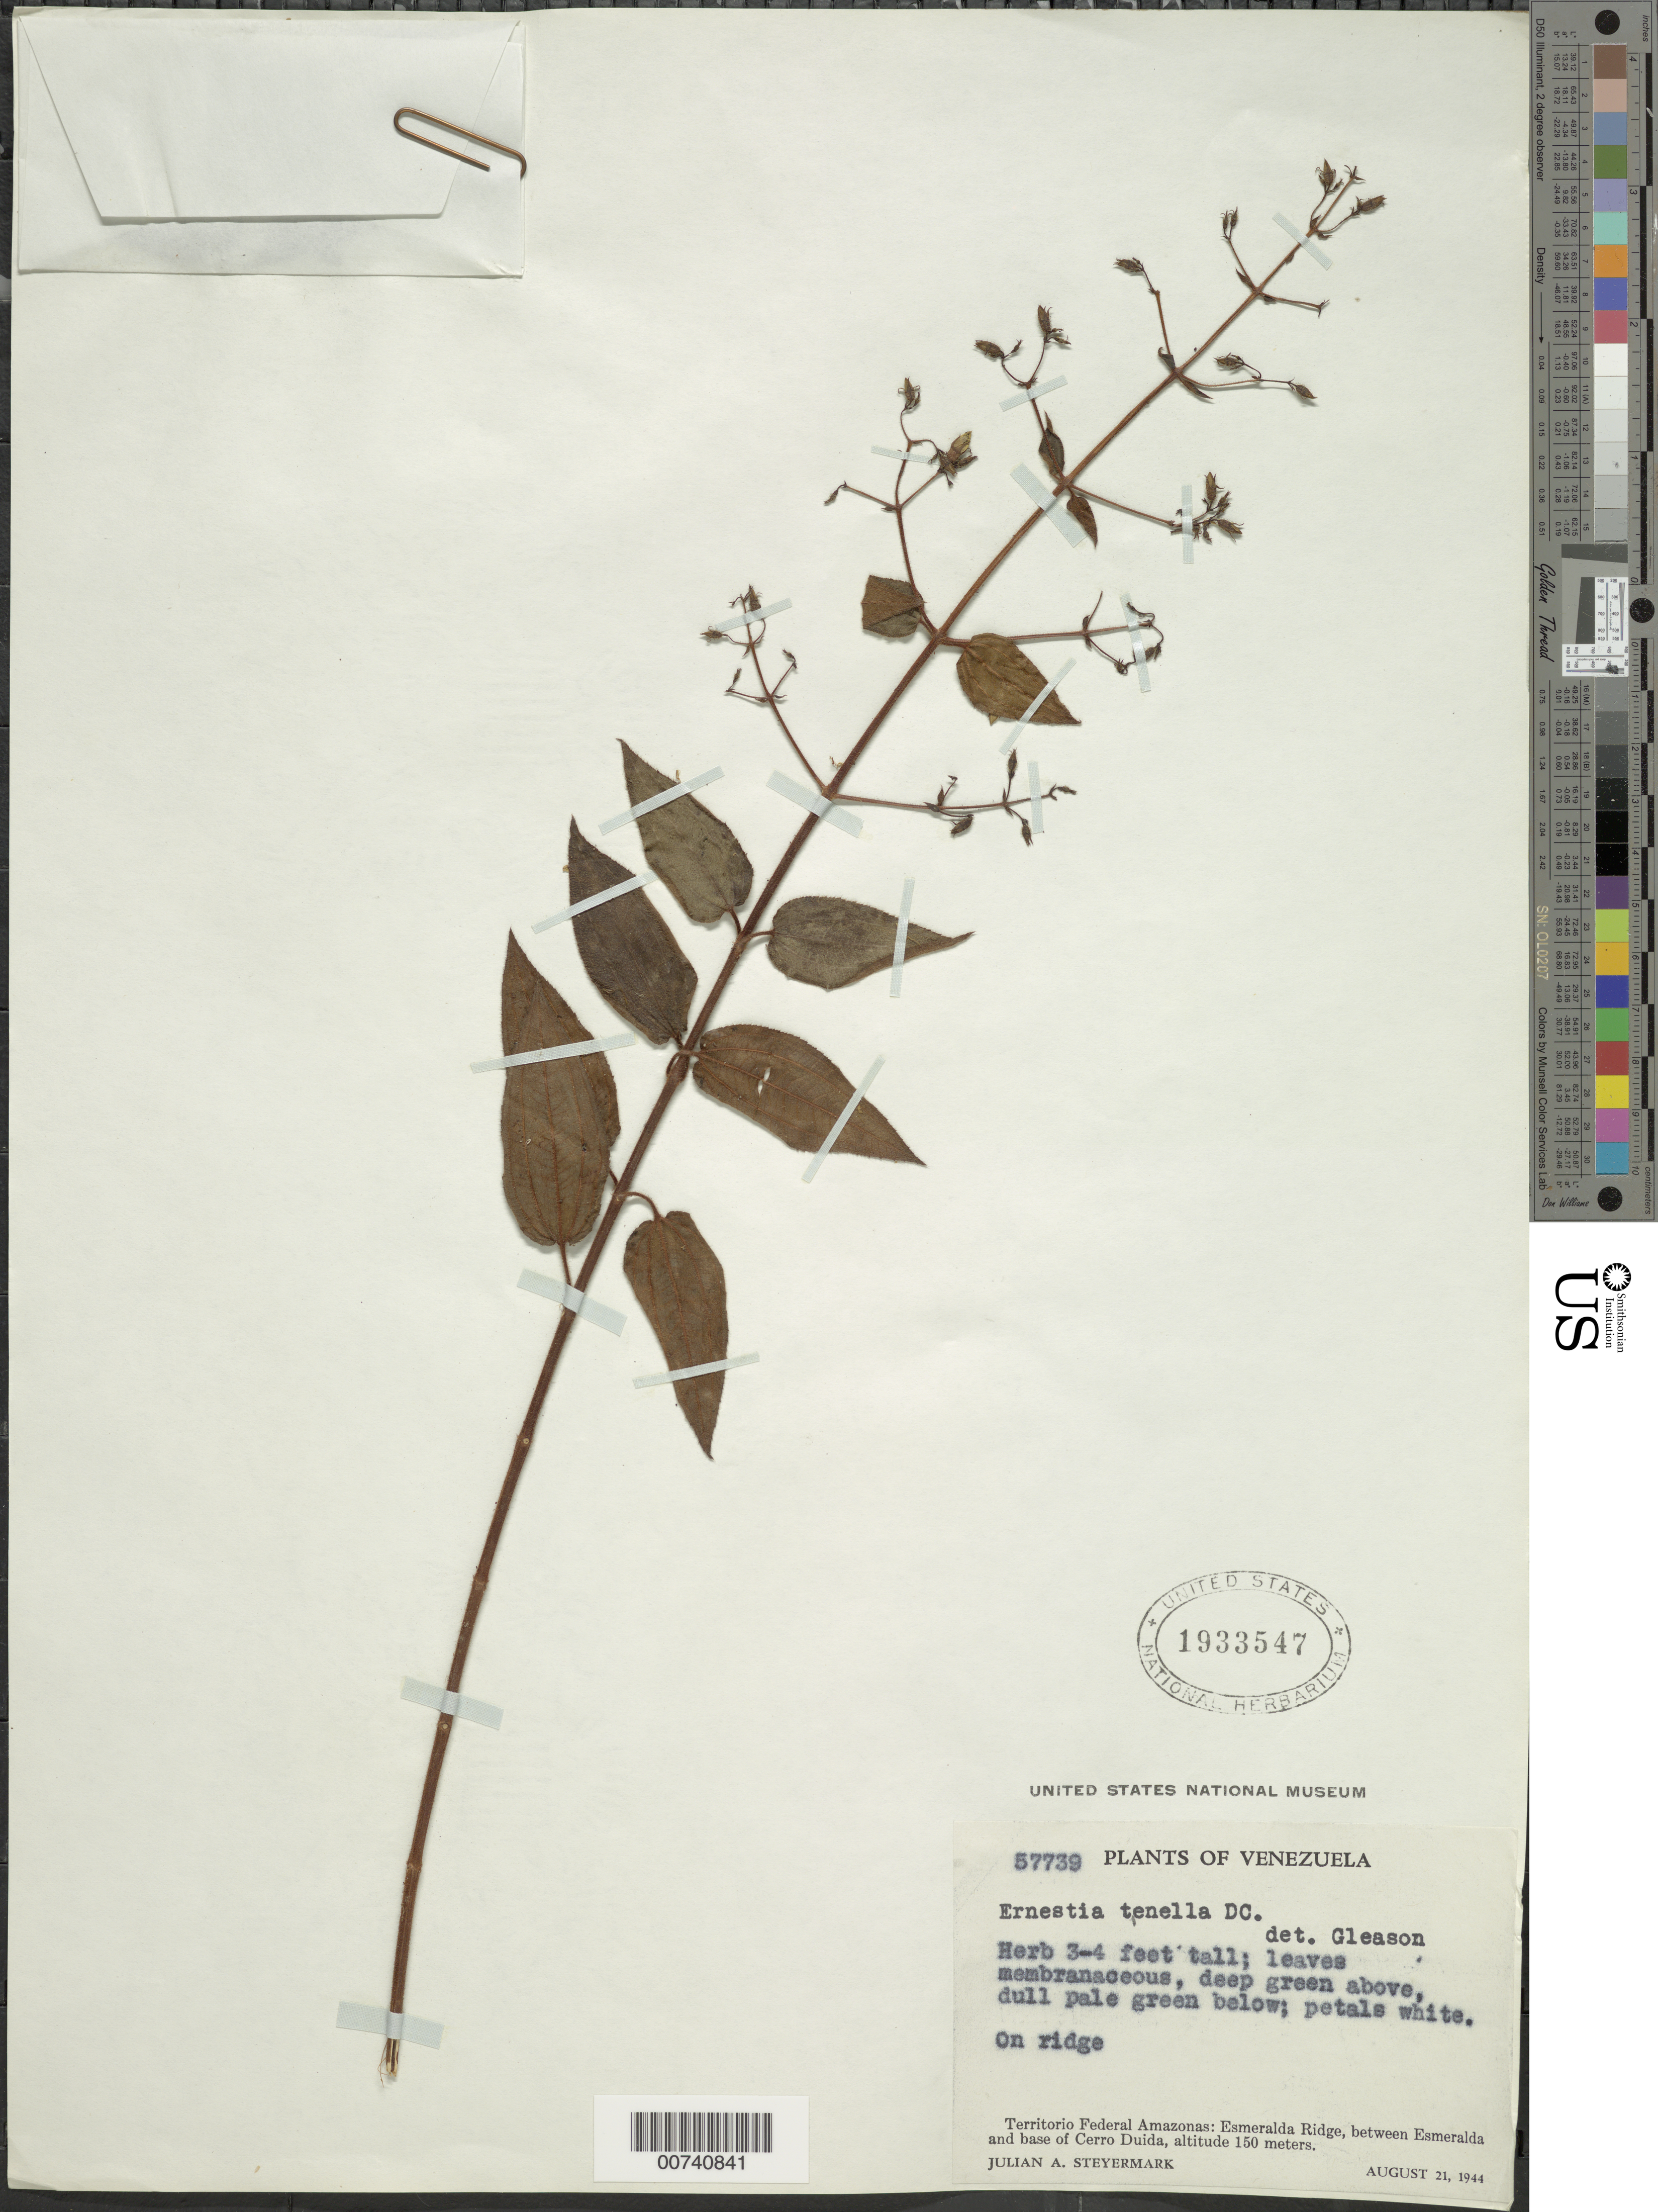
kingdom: Plantae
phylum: Tracheophyta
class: Magnoliopsida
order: Myrtales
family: Melastomataceae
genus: Ernestia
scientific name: Ernestia tenella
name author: (Bonpl.) DC.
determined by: Gleason, H. A.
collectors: J. Steyermark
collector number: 57739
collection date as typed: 21-Aug-44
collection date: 1944-08-21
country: Venezuela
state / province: Amazonas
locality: Esmeralda Ridge, between Esmeralda and base of Cerro Duida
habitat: On ridge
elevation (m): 150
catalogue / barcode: US 1933547